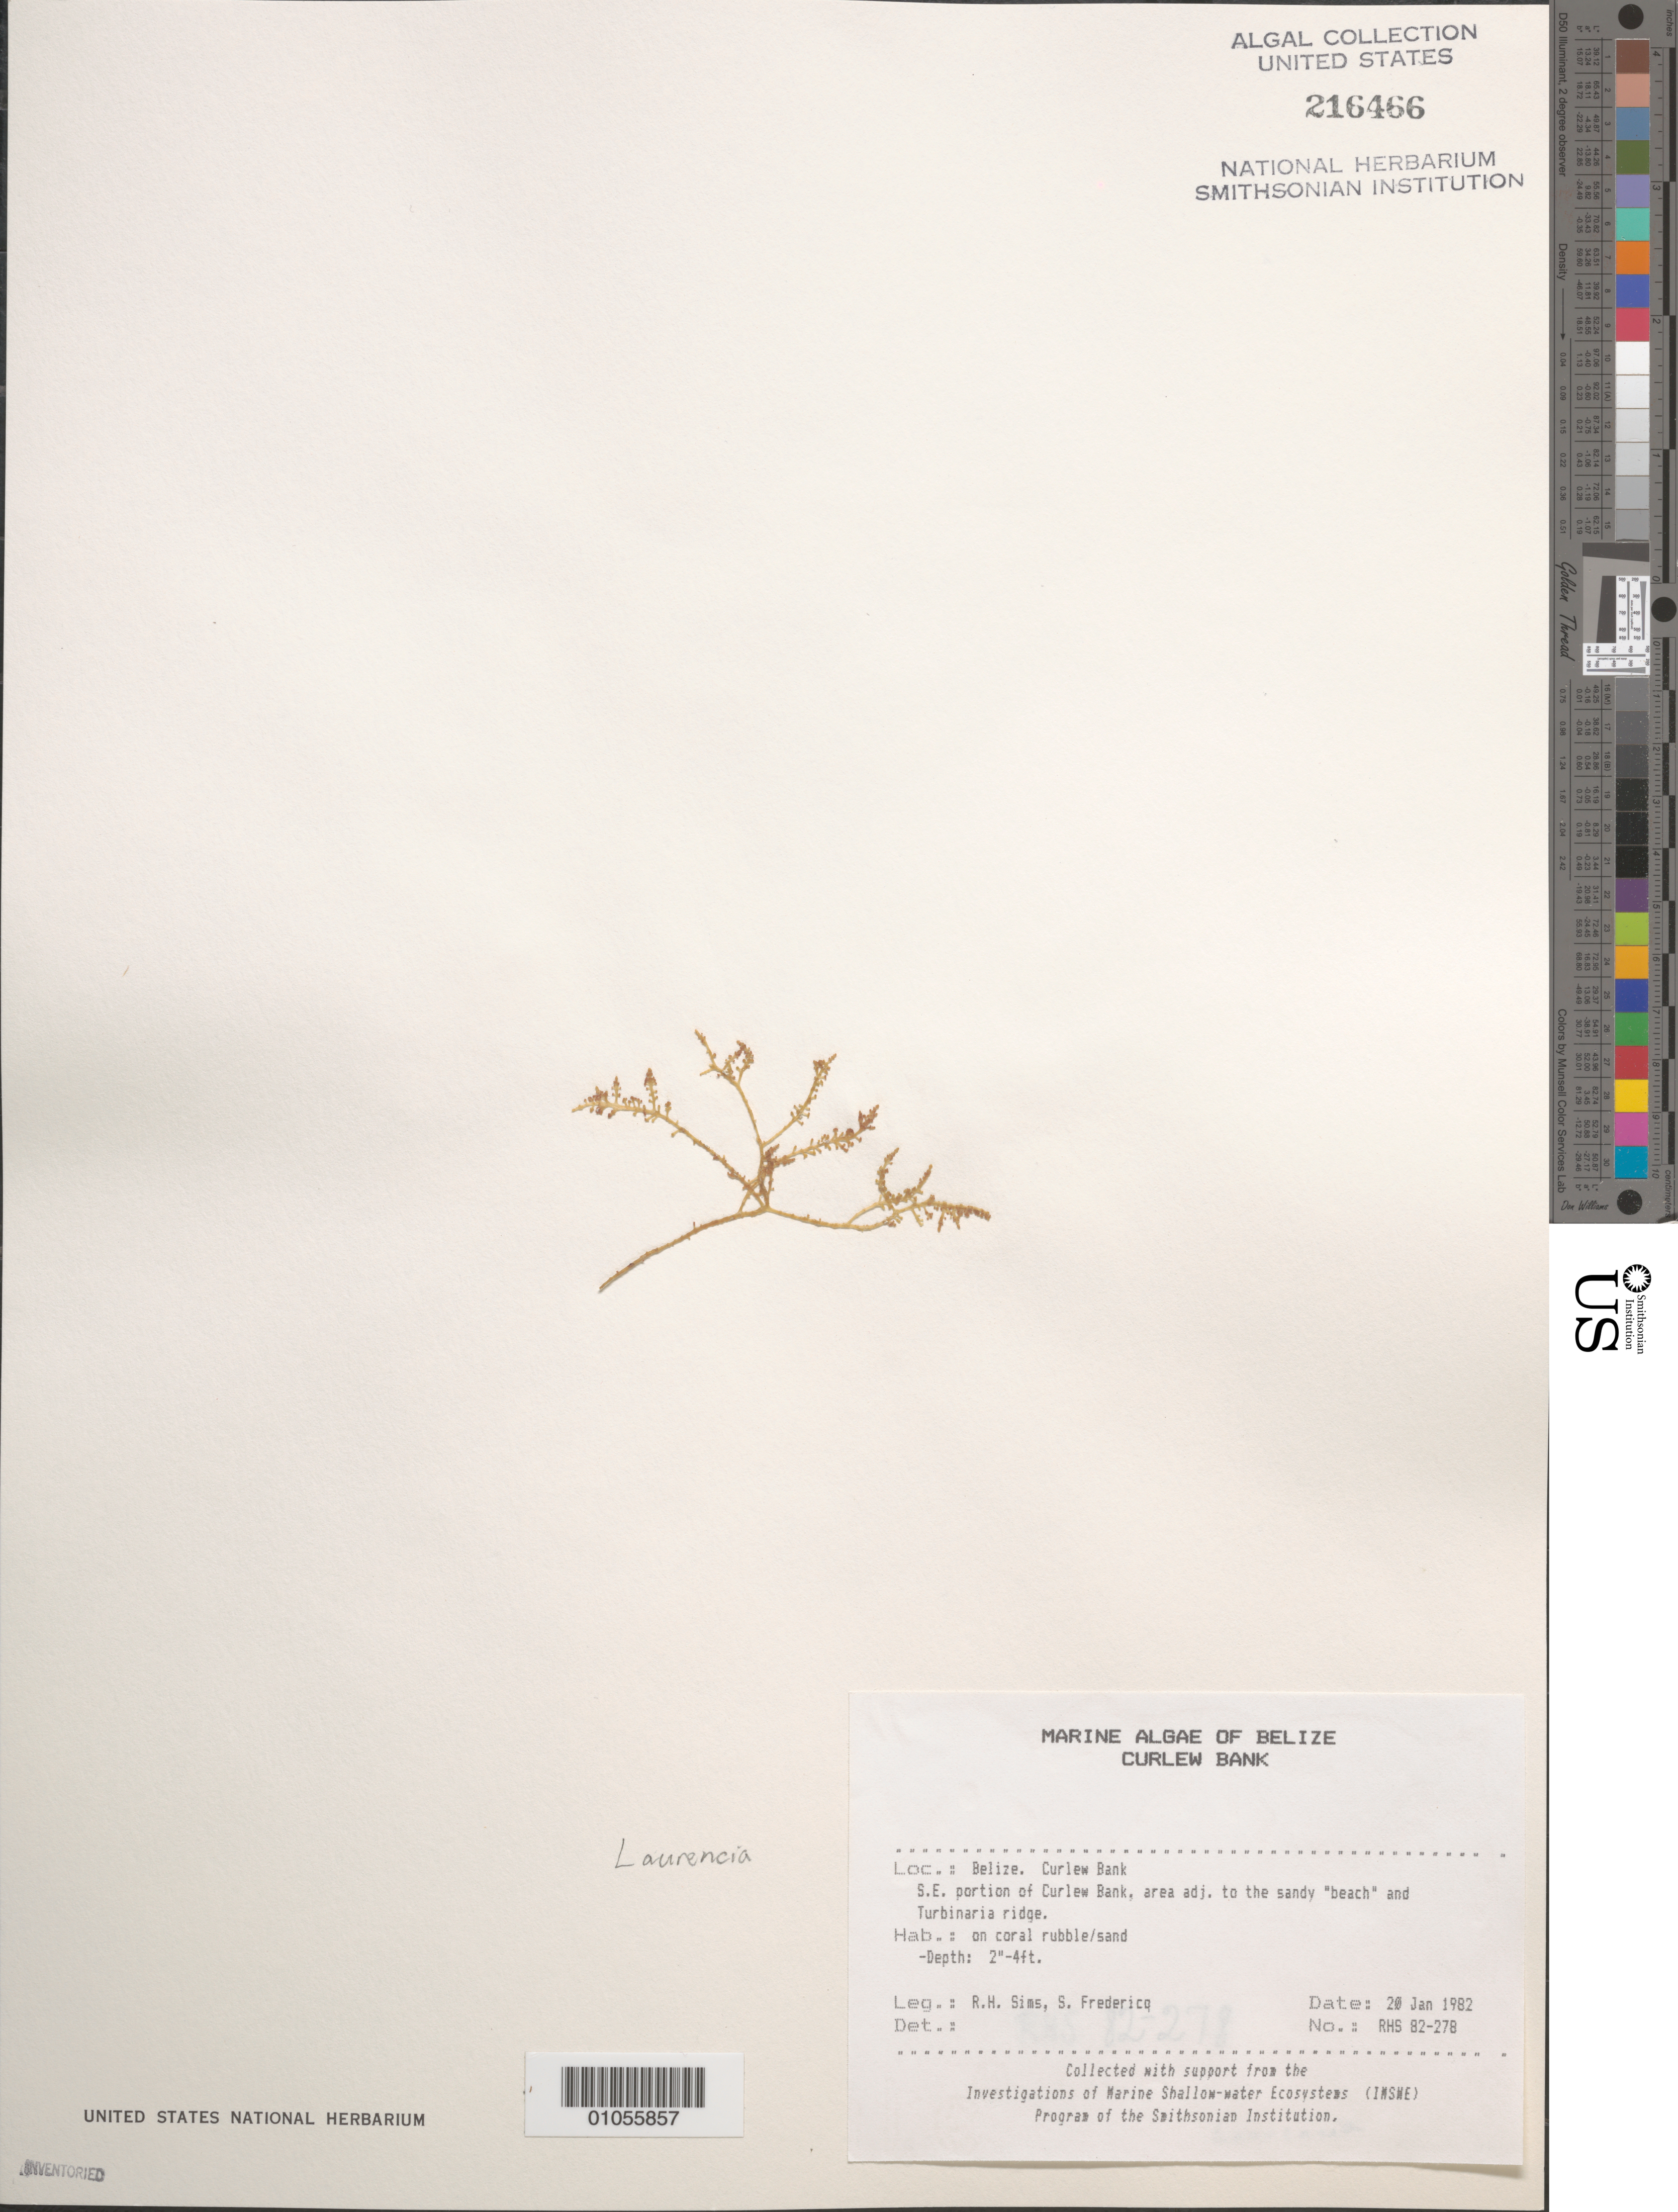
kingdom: Plantae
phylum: Rhodophyta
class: Florideophyceae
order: Ceramiales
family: Rhodomelaceae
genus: Laurencia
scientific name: Laurencia sp.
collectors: R. H. Sims & S. Fredericq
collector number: RHS 82-278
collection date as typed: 20 Jan 1982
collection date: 1982-01-20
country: Belize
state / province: Stann Creek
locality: Curlew Bank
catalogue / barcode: US 216466